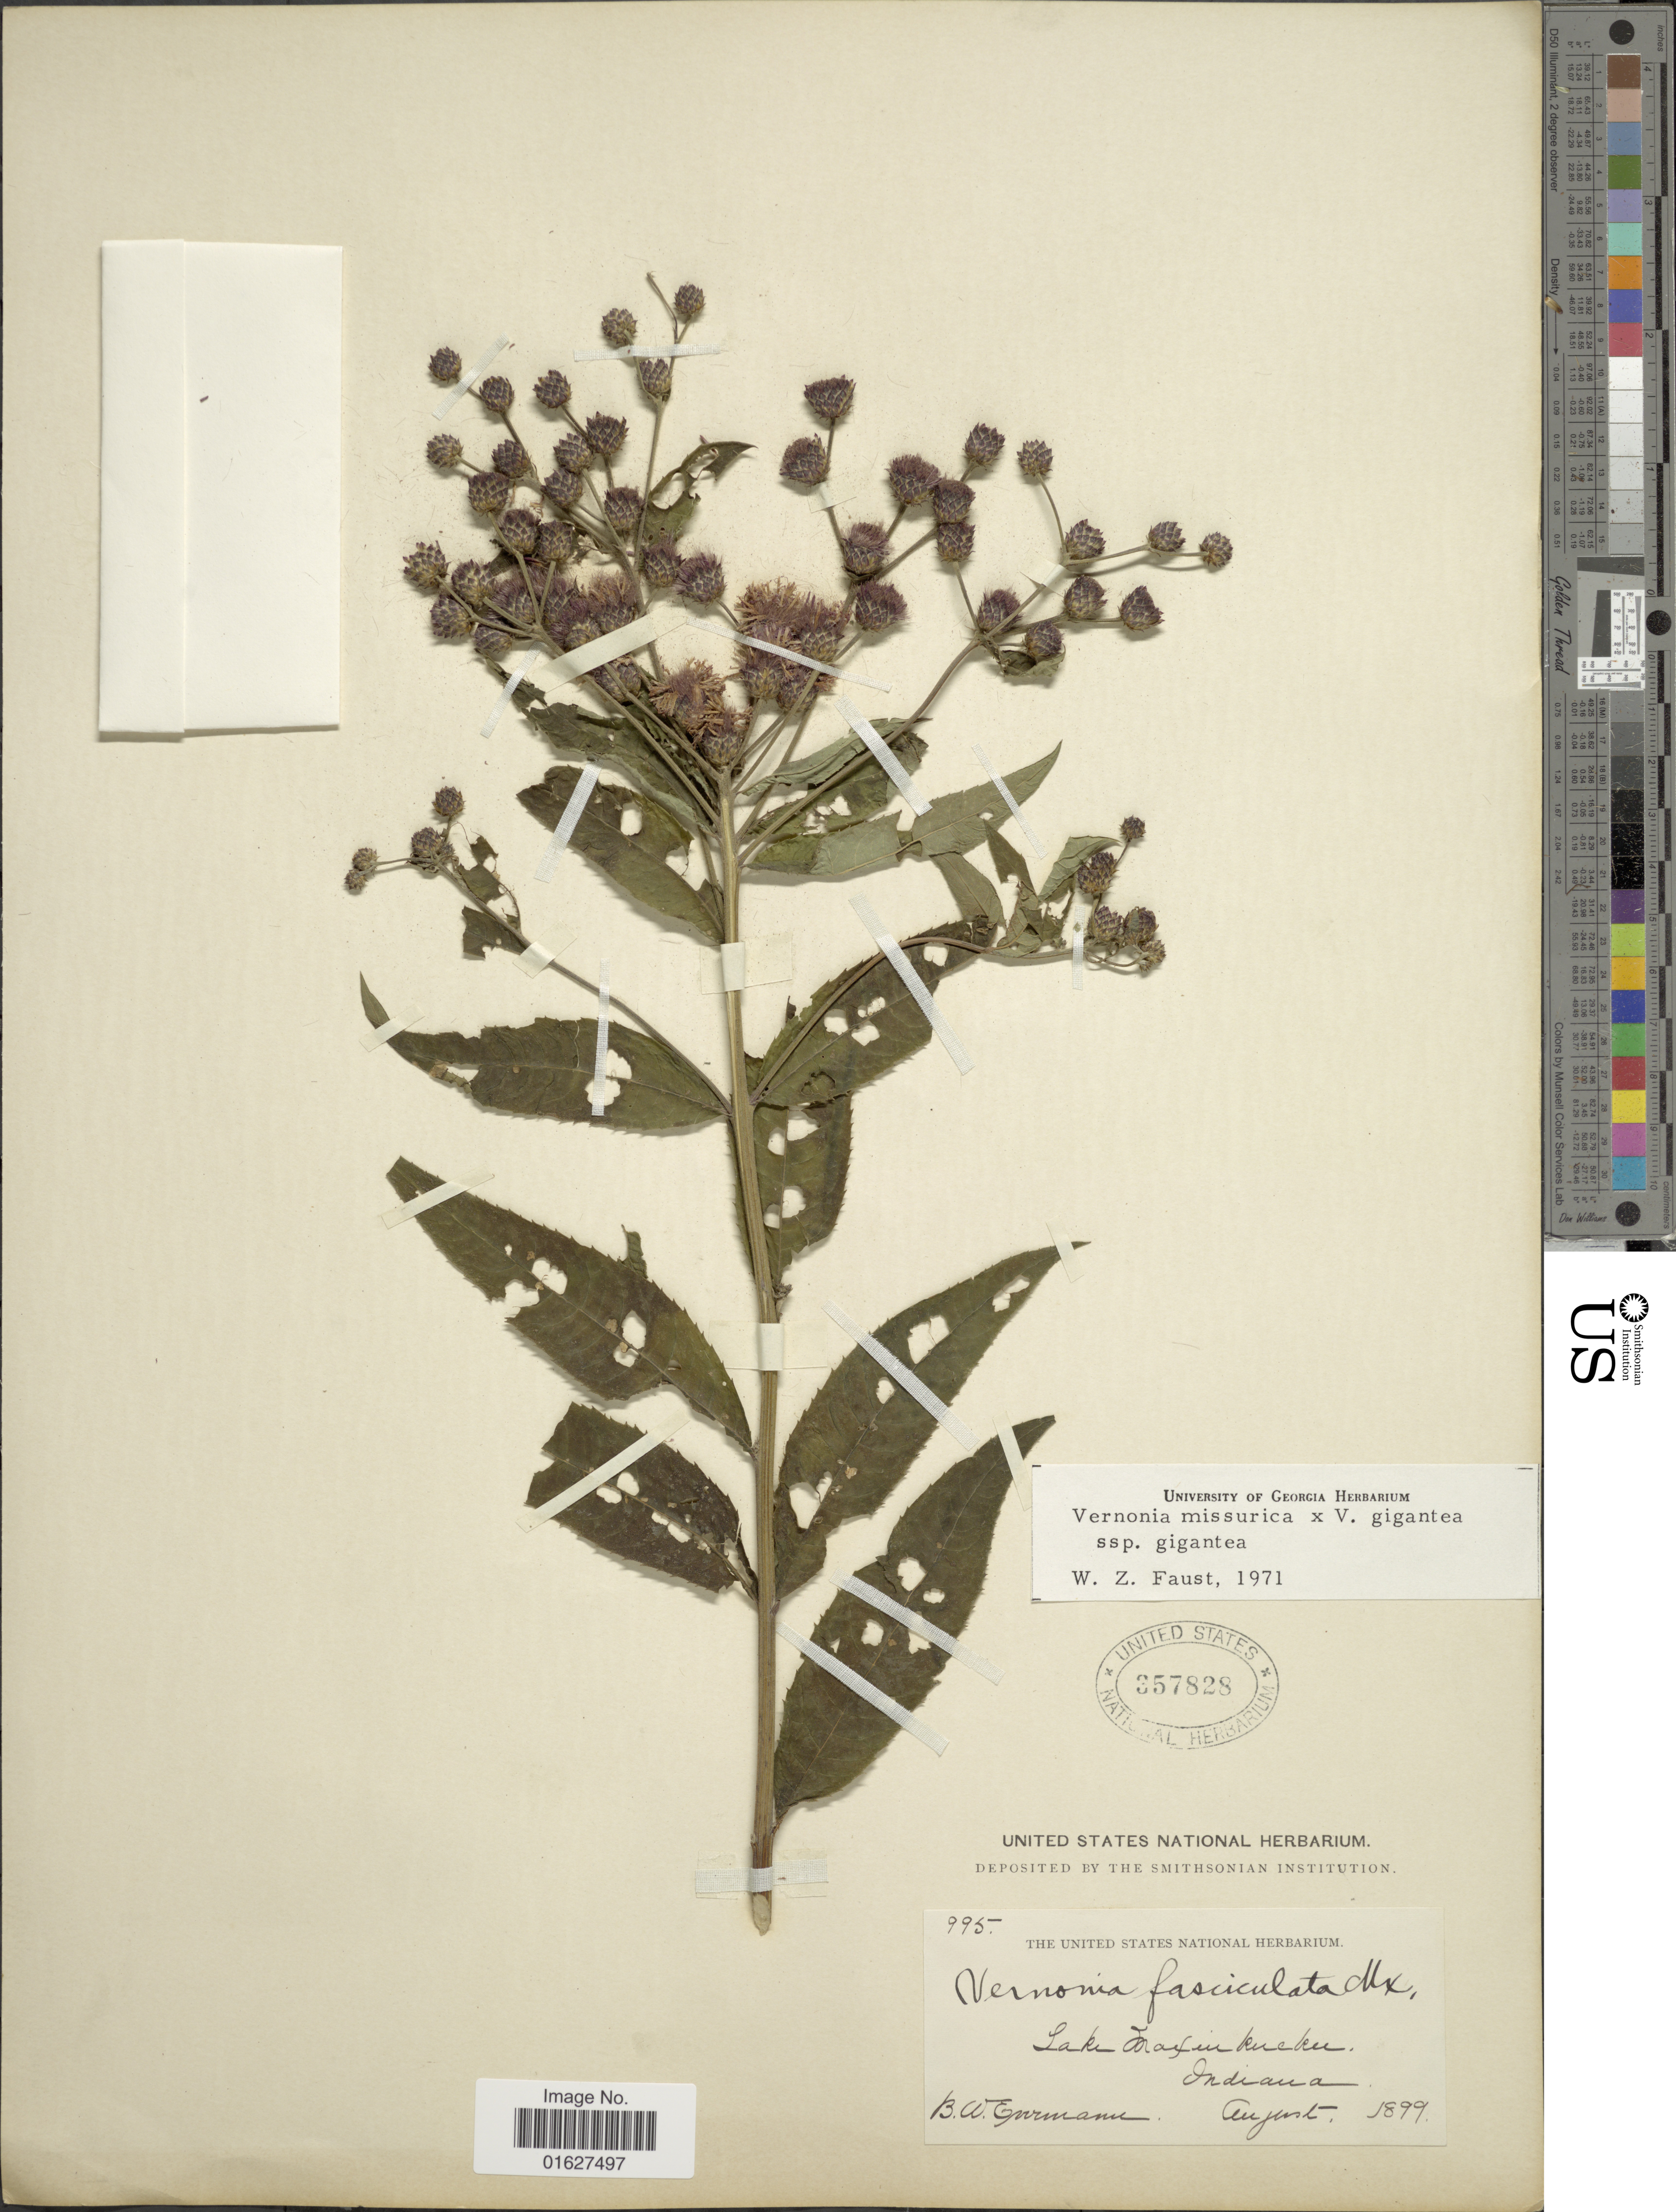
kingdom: Plantae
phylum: Tracheophyta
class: Magnoliopsida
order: Asterales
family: Asteraceae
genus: Vernonia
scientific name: Vernonia missurica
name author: Raf.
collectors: B. W. Evermann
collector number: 995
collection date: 1899-08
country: United States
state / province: Indiana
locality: Lake Maxinkuckee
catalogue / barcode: US 357828